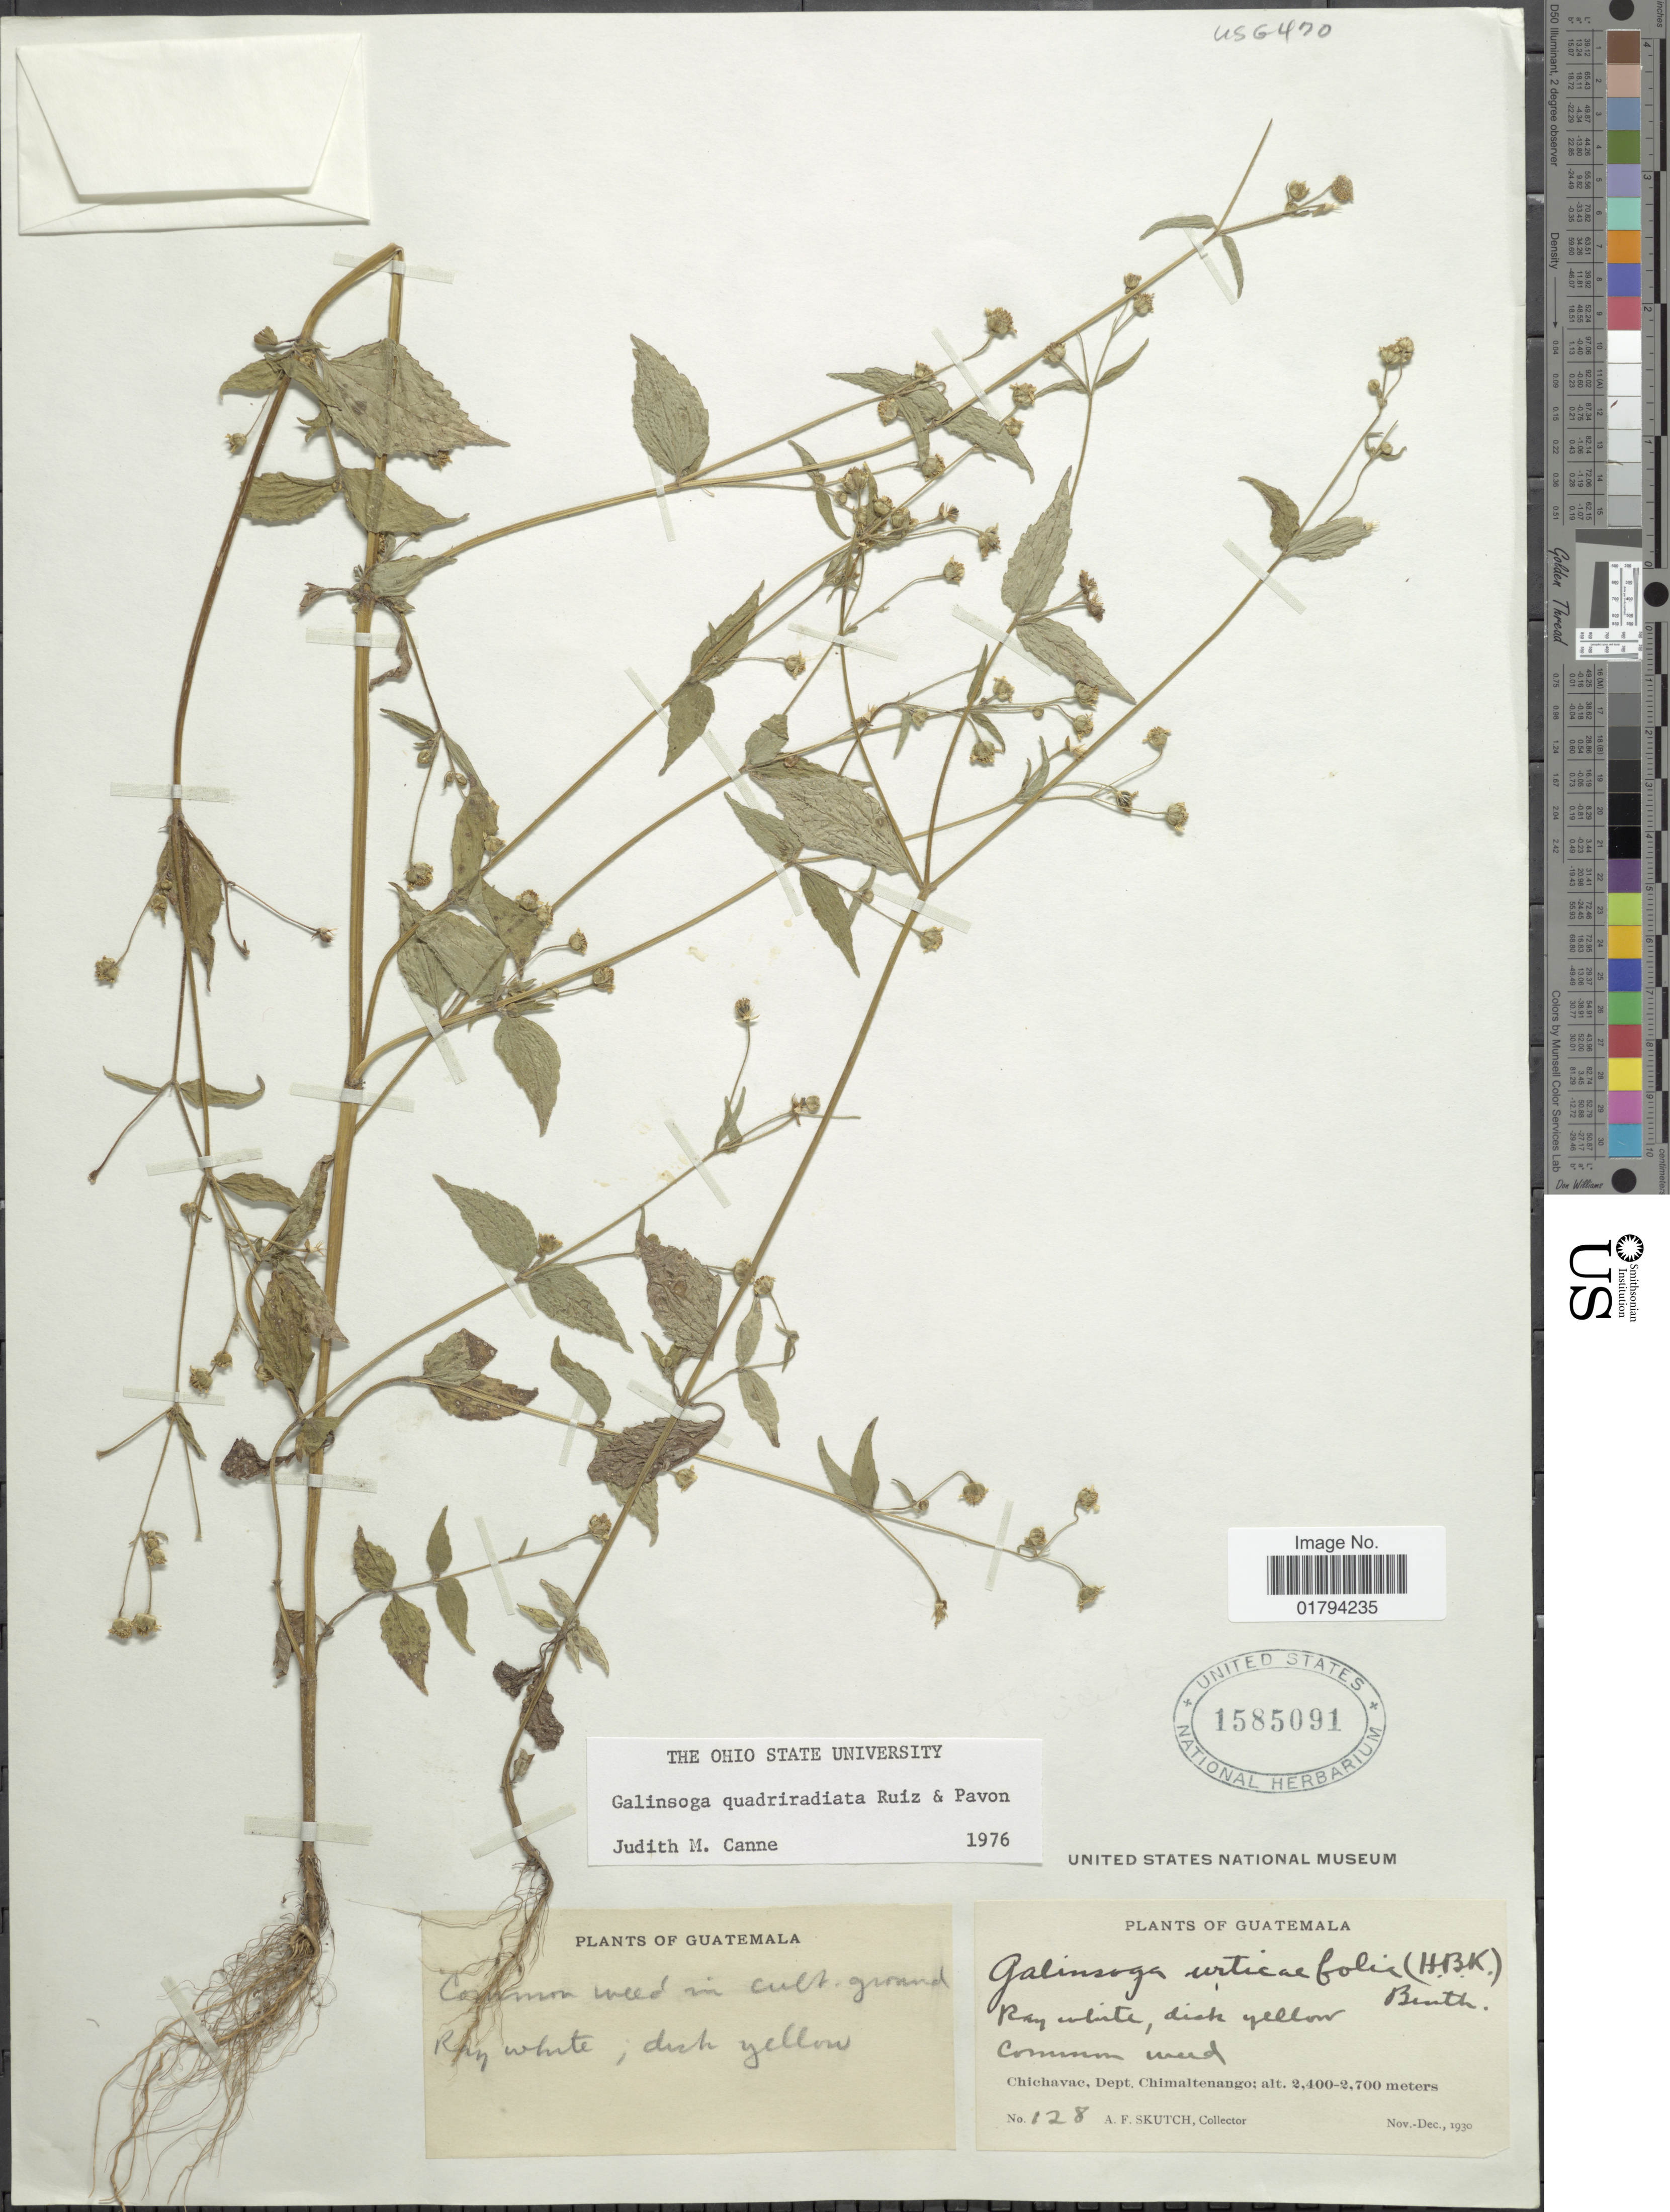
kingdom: Plantae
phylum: Tracheophyta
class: Magnoliopsida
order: Asterales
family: Asteraceae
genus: Galinsoga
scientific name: Galinsoga quadriradiata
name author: Ruiz & Pav.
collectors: A. F. Skutch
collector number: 128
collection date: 1930-11/1930-12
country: Guatemala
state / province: Chimaltenango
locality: Common weed in cult. ground, Chichavac, Dept. Chimaltenango.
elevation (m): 2400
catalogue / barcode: US 1585091